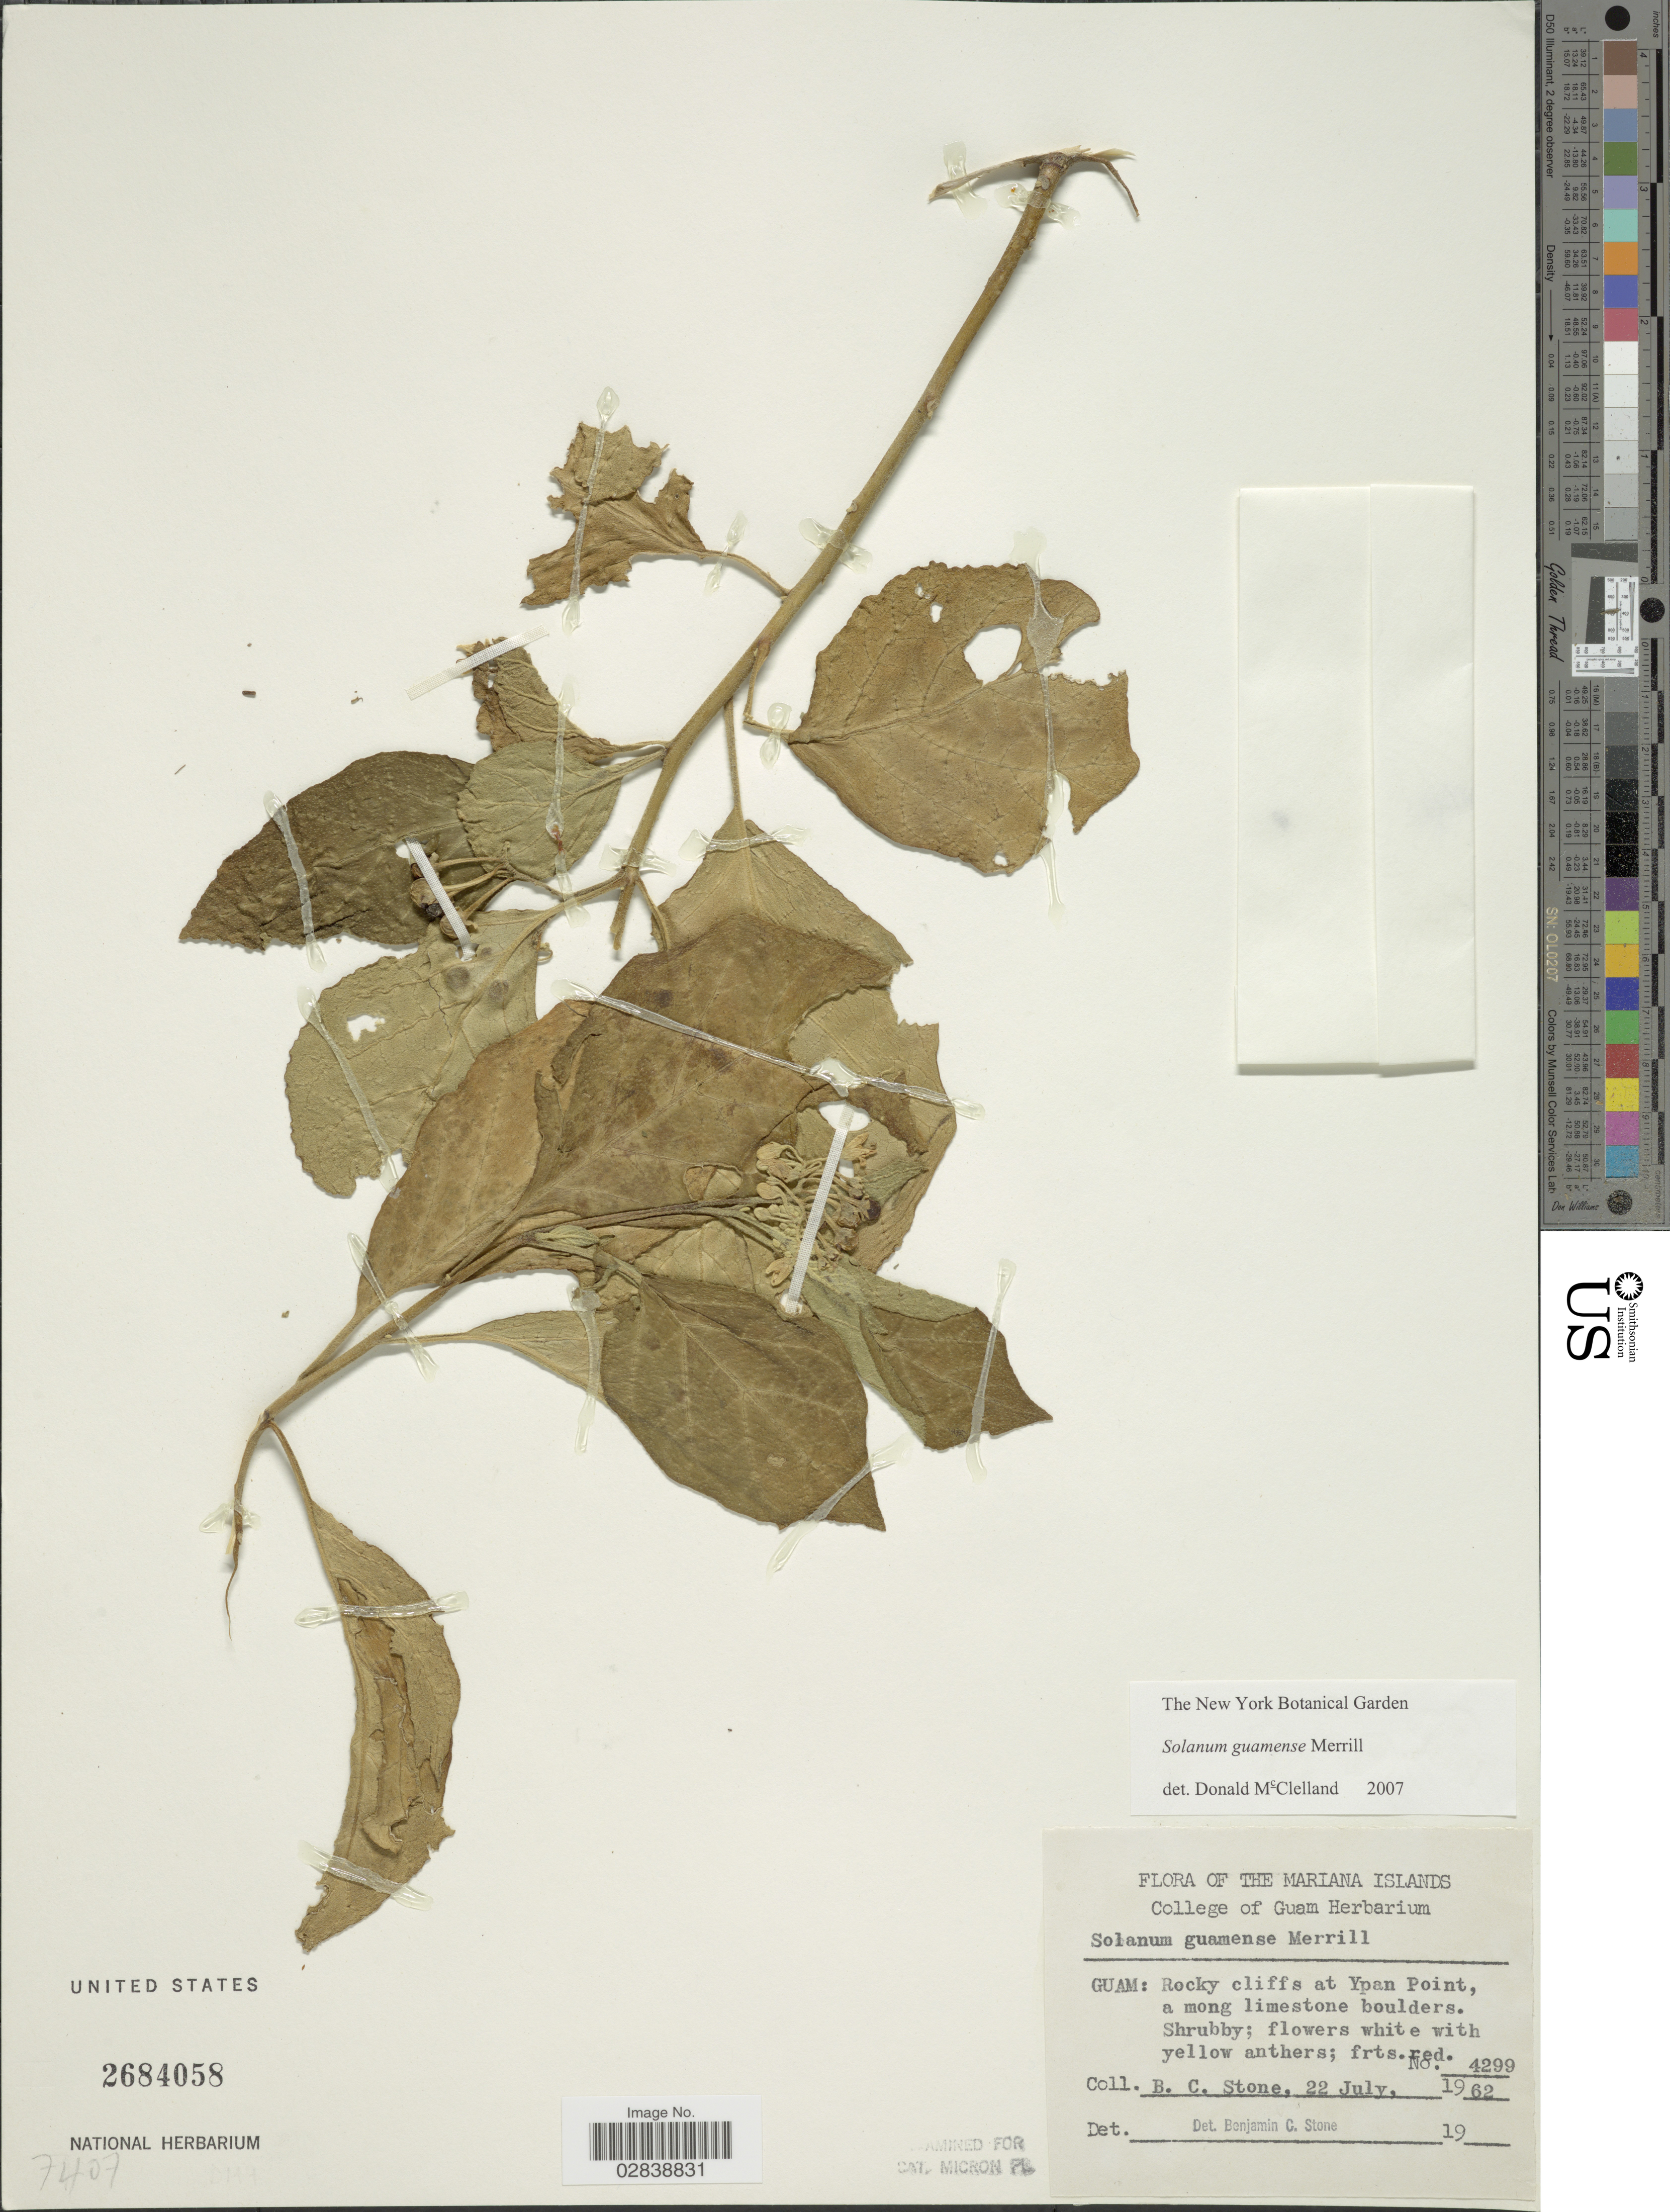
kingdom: Plantae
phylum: Tracheophyta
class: Magnoliopsida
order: Solanales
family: Solanaceae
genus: Solanum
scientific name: Solanum guamense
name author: Merr.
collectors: B. C. Stone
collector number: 4299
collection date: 1962-07-22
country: Guam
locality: Mariana Islands. Rocky cliffs ar Ypan Point, among limestone boulders.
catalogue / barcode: US 2684058